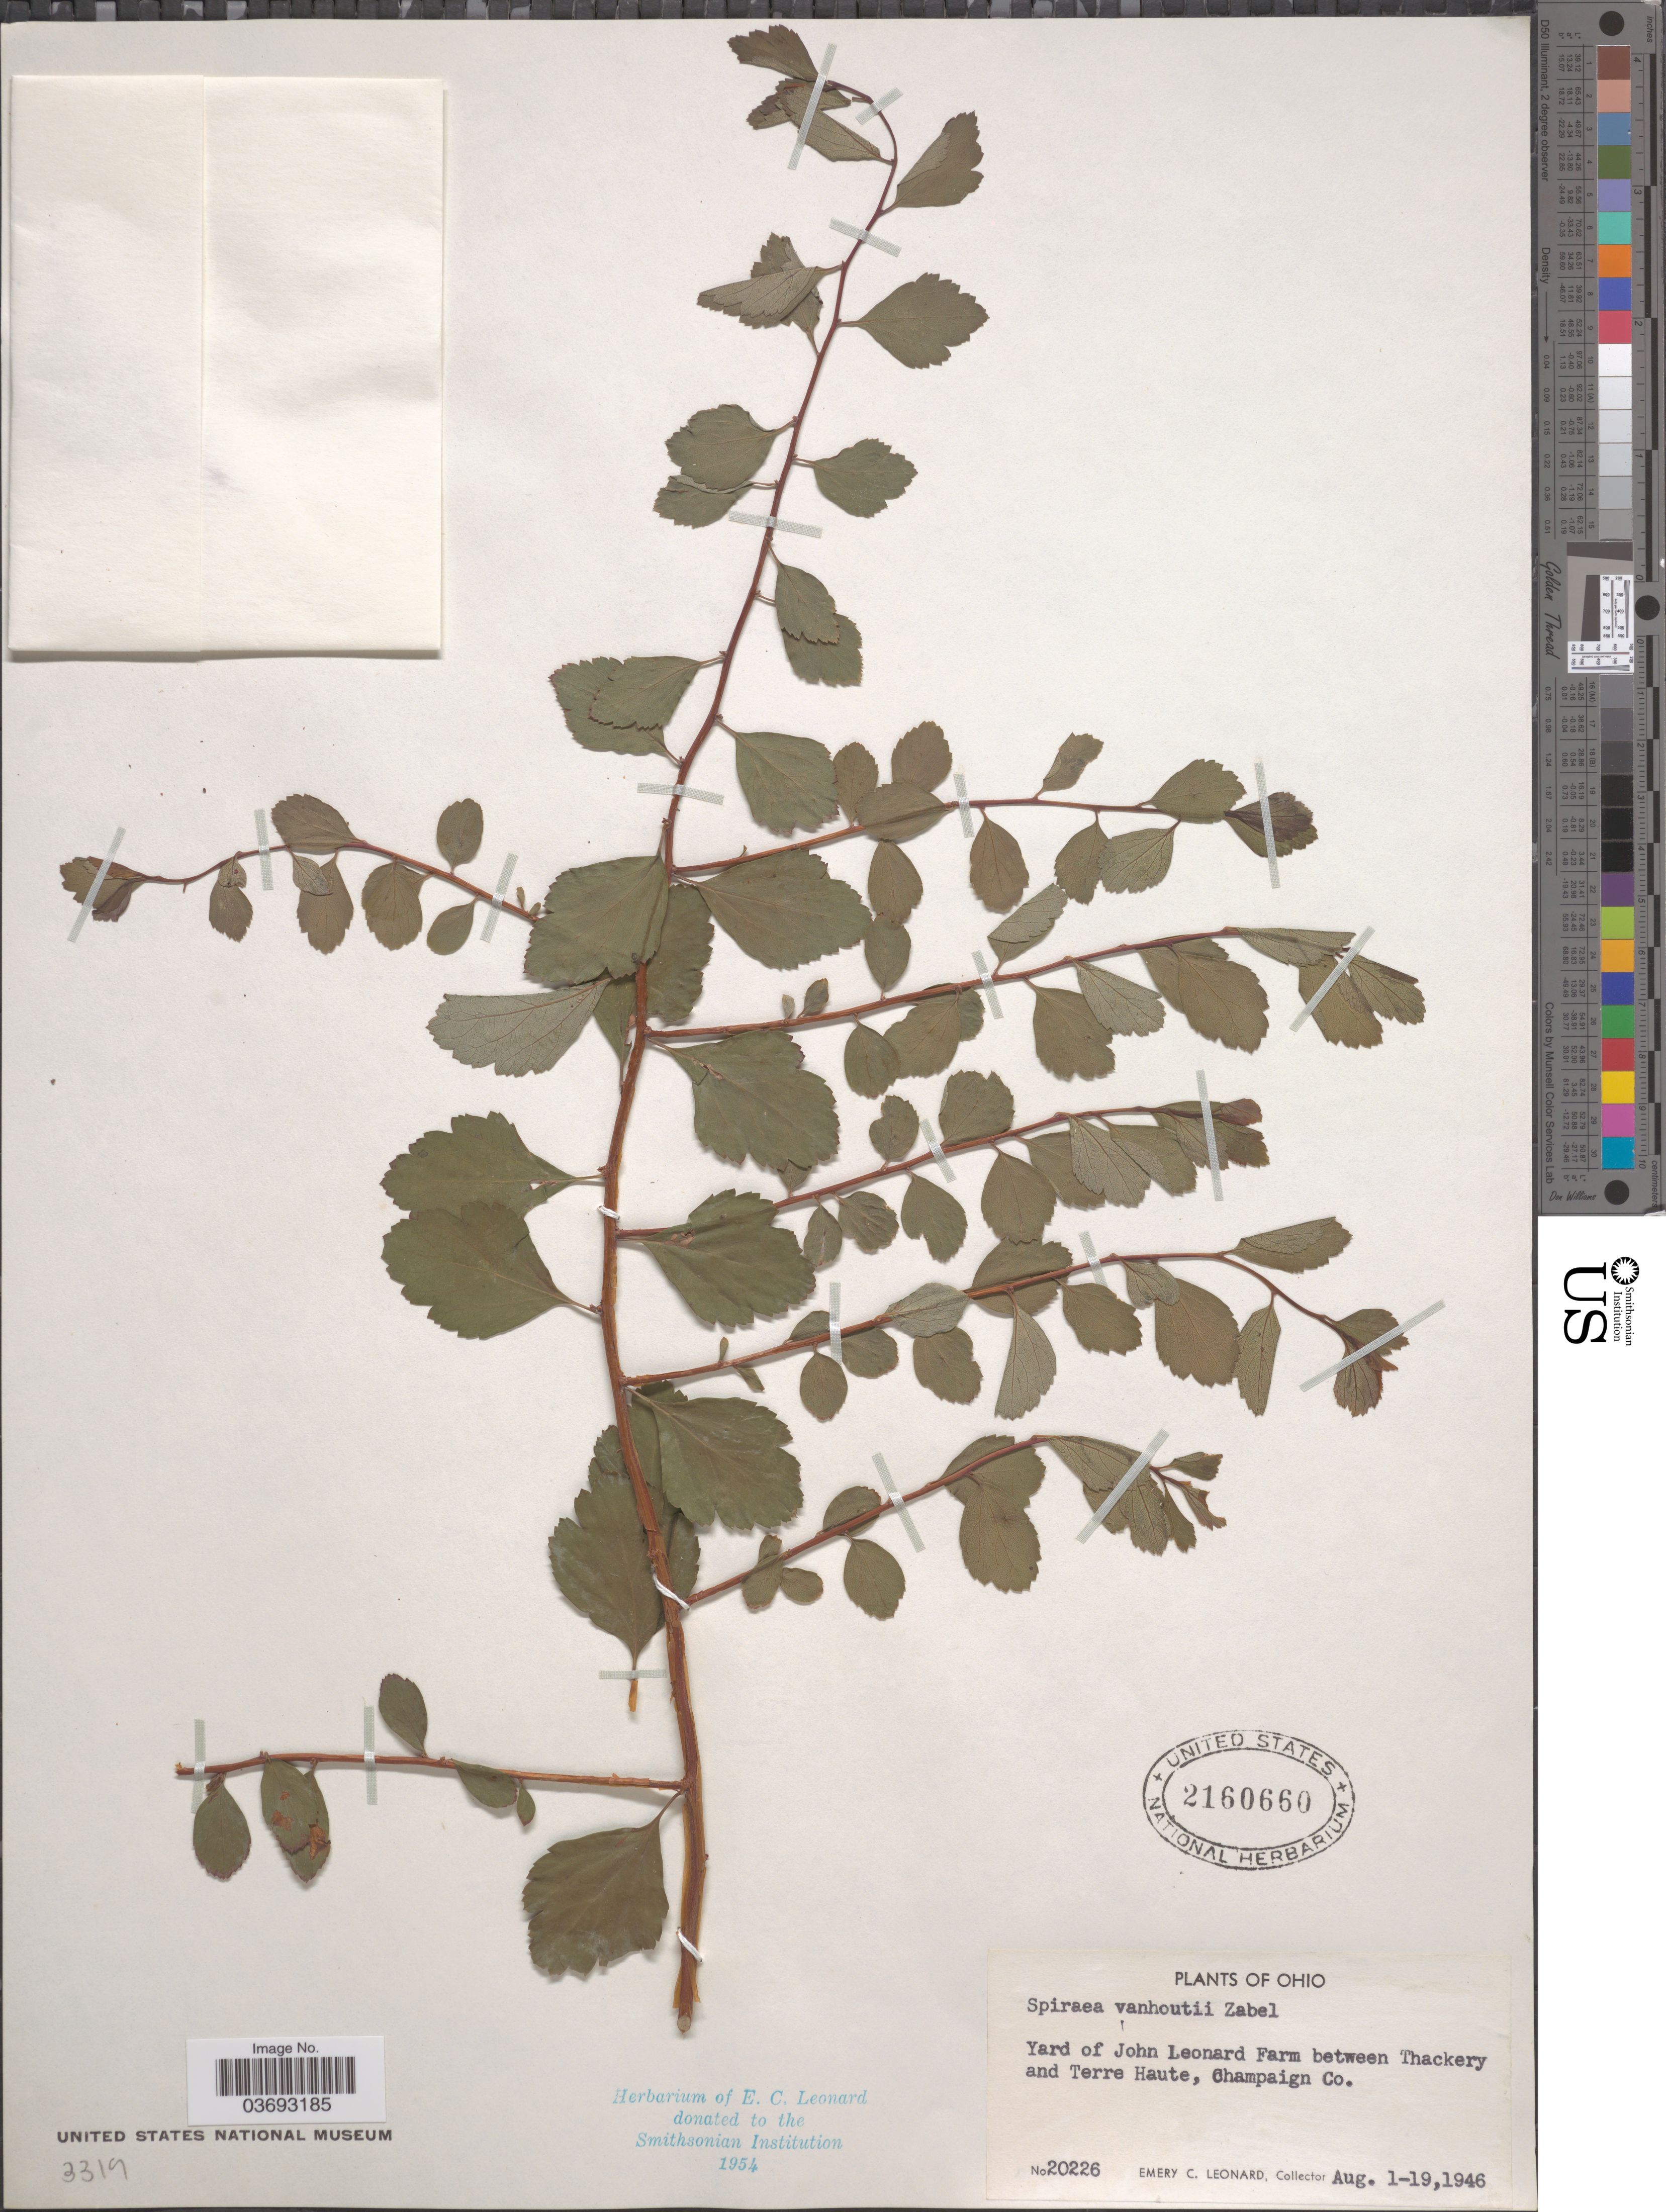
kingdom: Plantae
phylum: Tracheophyta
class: Magnoliopsida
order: Rosales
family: Rosaceae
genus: Spiraea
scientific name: Spiraea x vanhouttei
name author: (Briot) Carrière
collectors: E. C. Leonard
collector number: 20226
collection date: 1946-08-01/1946-08-19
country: United States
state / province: Ohio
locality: Yard of John Leonard Farm between Thackery and Terre Haute, Champaign Co.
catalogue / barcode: US 2160660